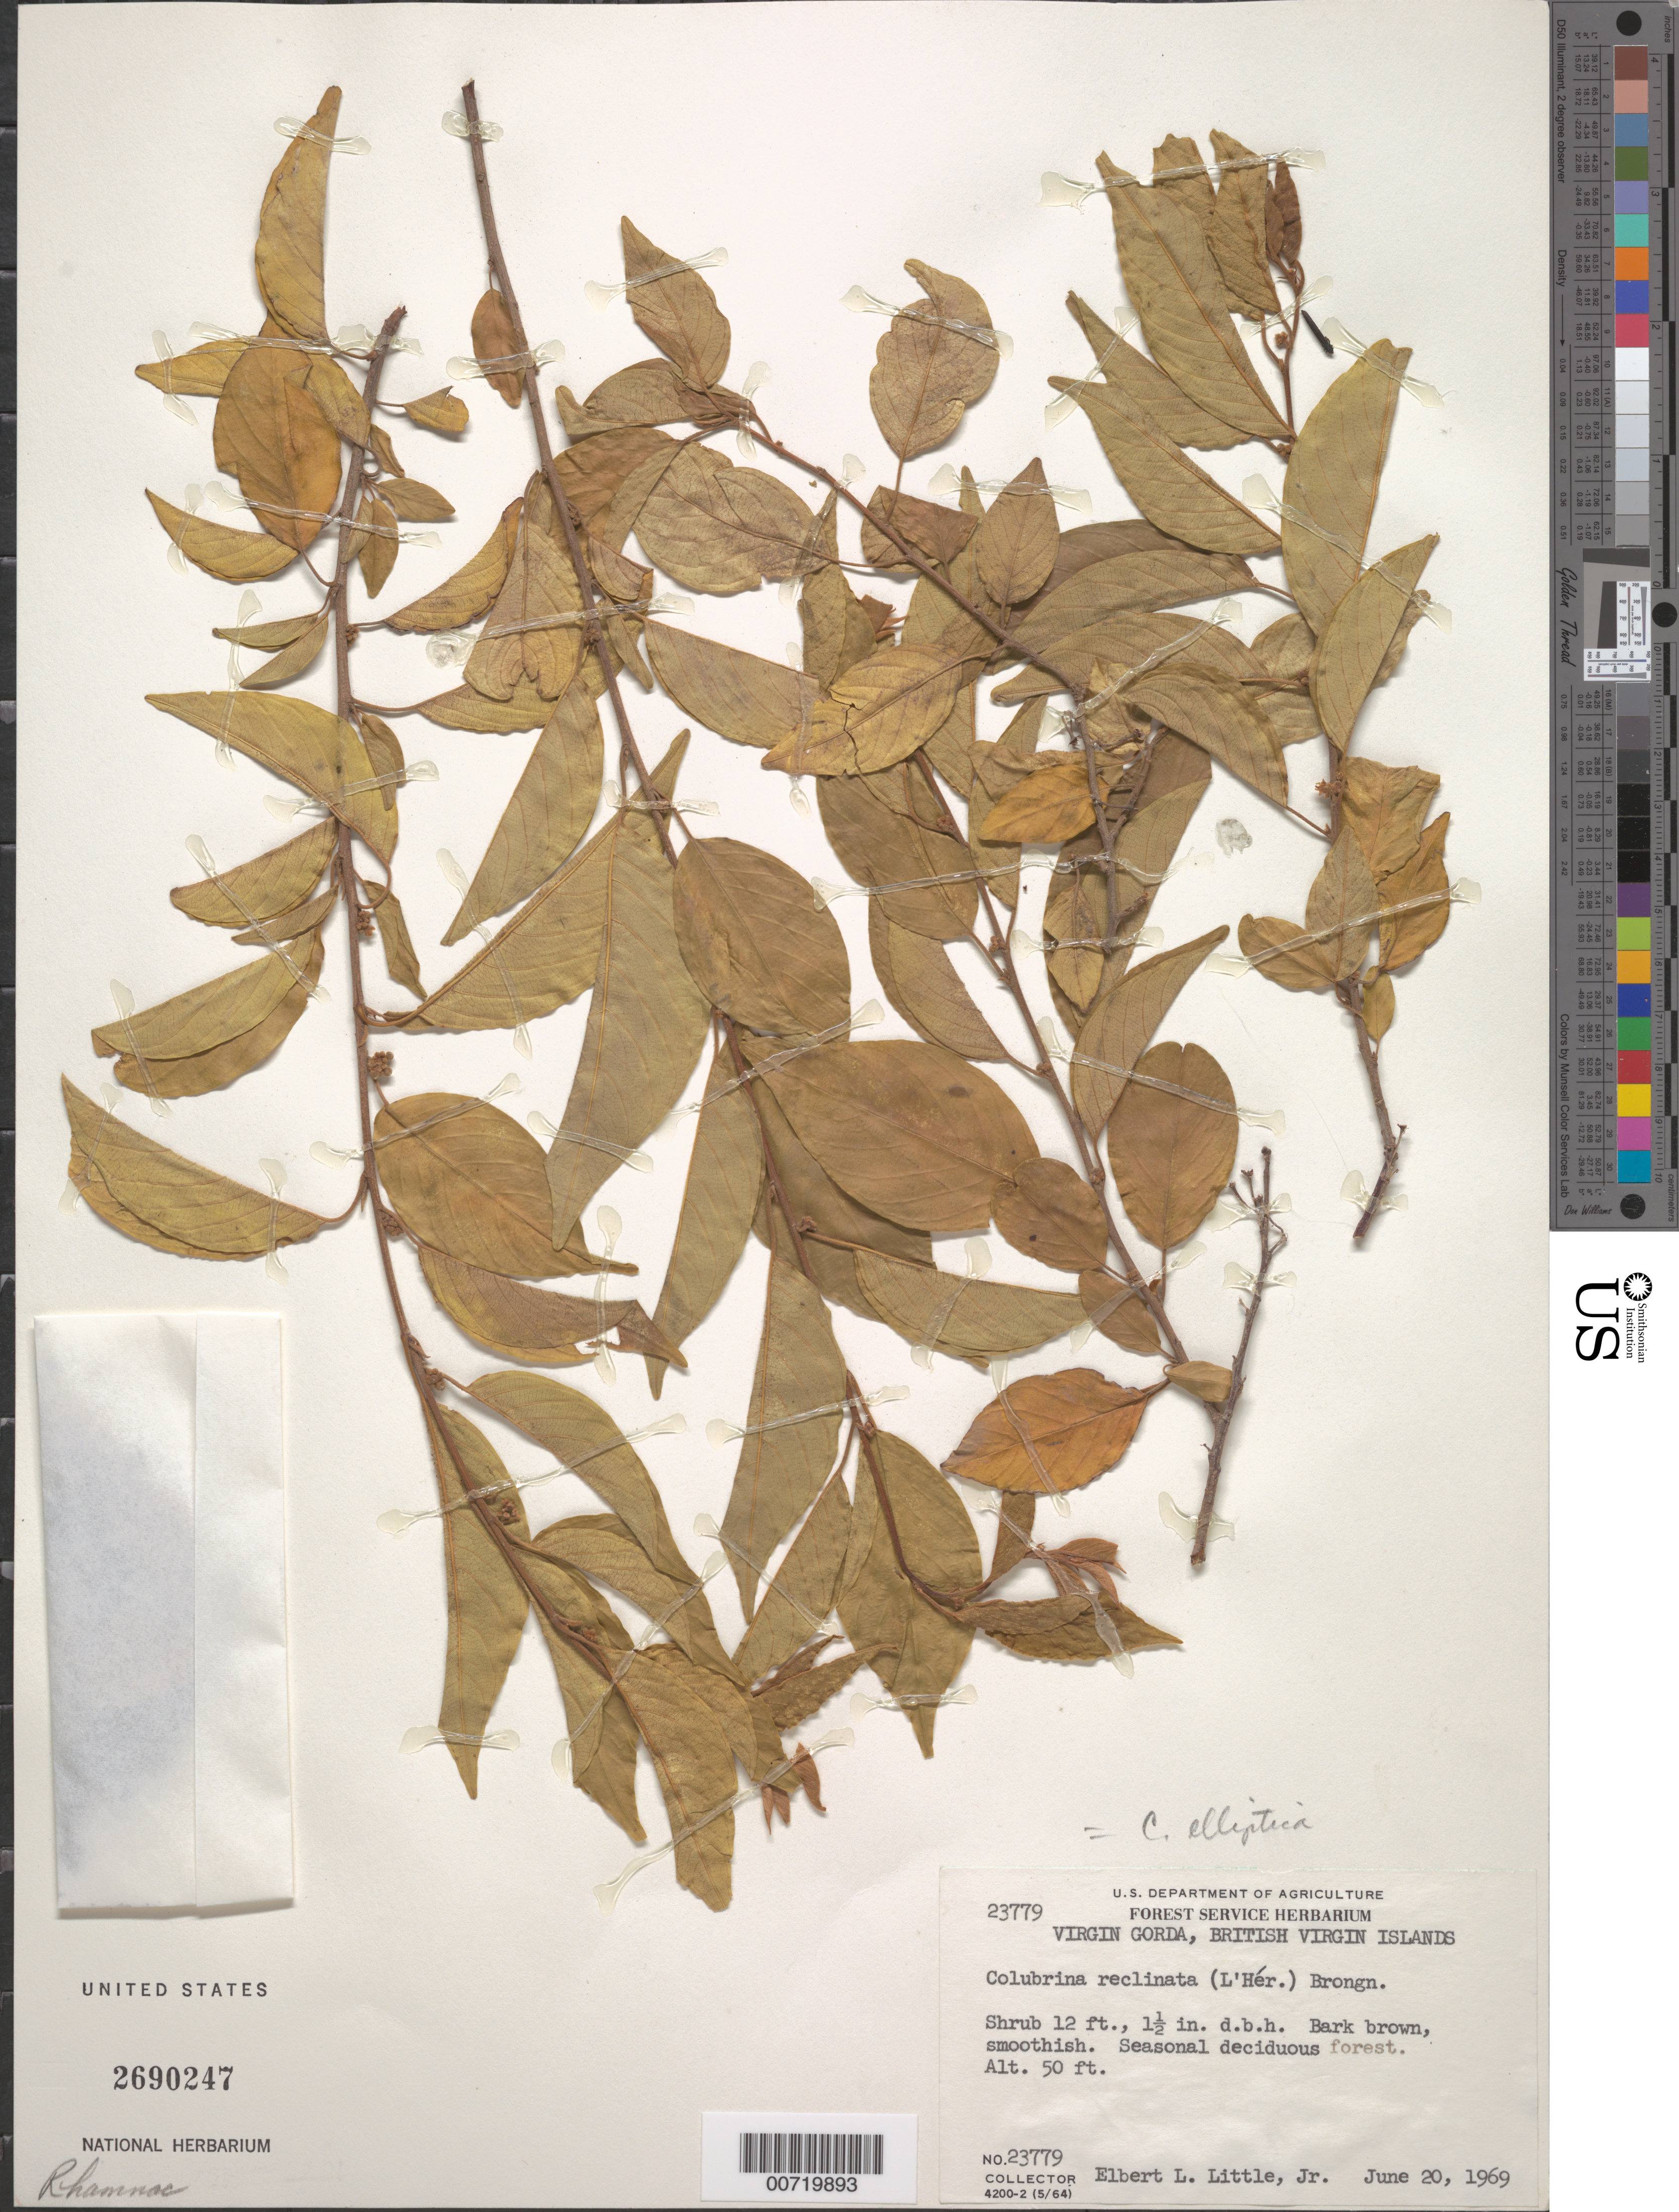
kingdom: Plantae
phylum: Tracheophyta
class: Magnoliopsida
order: Rosales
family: Rhamnaceae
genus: Colubrina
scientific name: Colubrina elliptica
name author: (Sw.) Brizicky & W.L. Stern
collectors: E. L. Little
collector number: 23779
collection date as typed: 20 Jun 1969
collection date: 1969-06-20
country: British Virgin Islands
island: Virgin Gorda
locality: Virgin Gorda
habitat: Seasonal deciduous forest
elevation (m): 15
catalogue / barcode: US 2690247